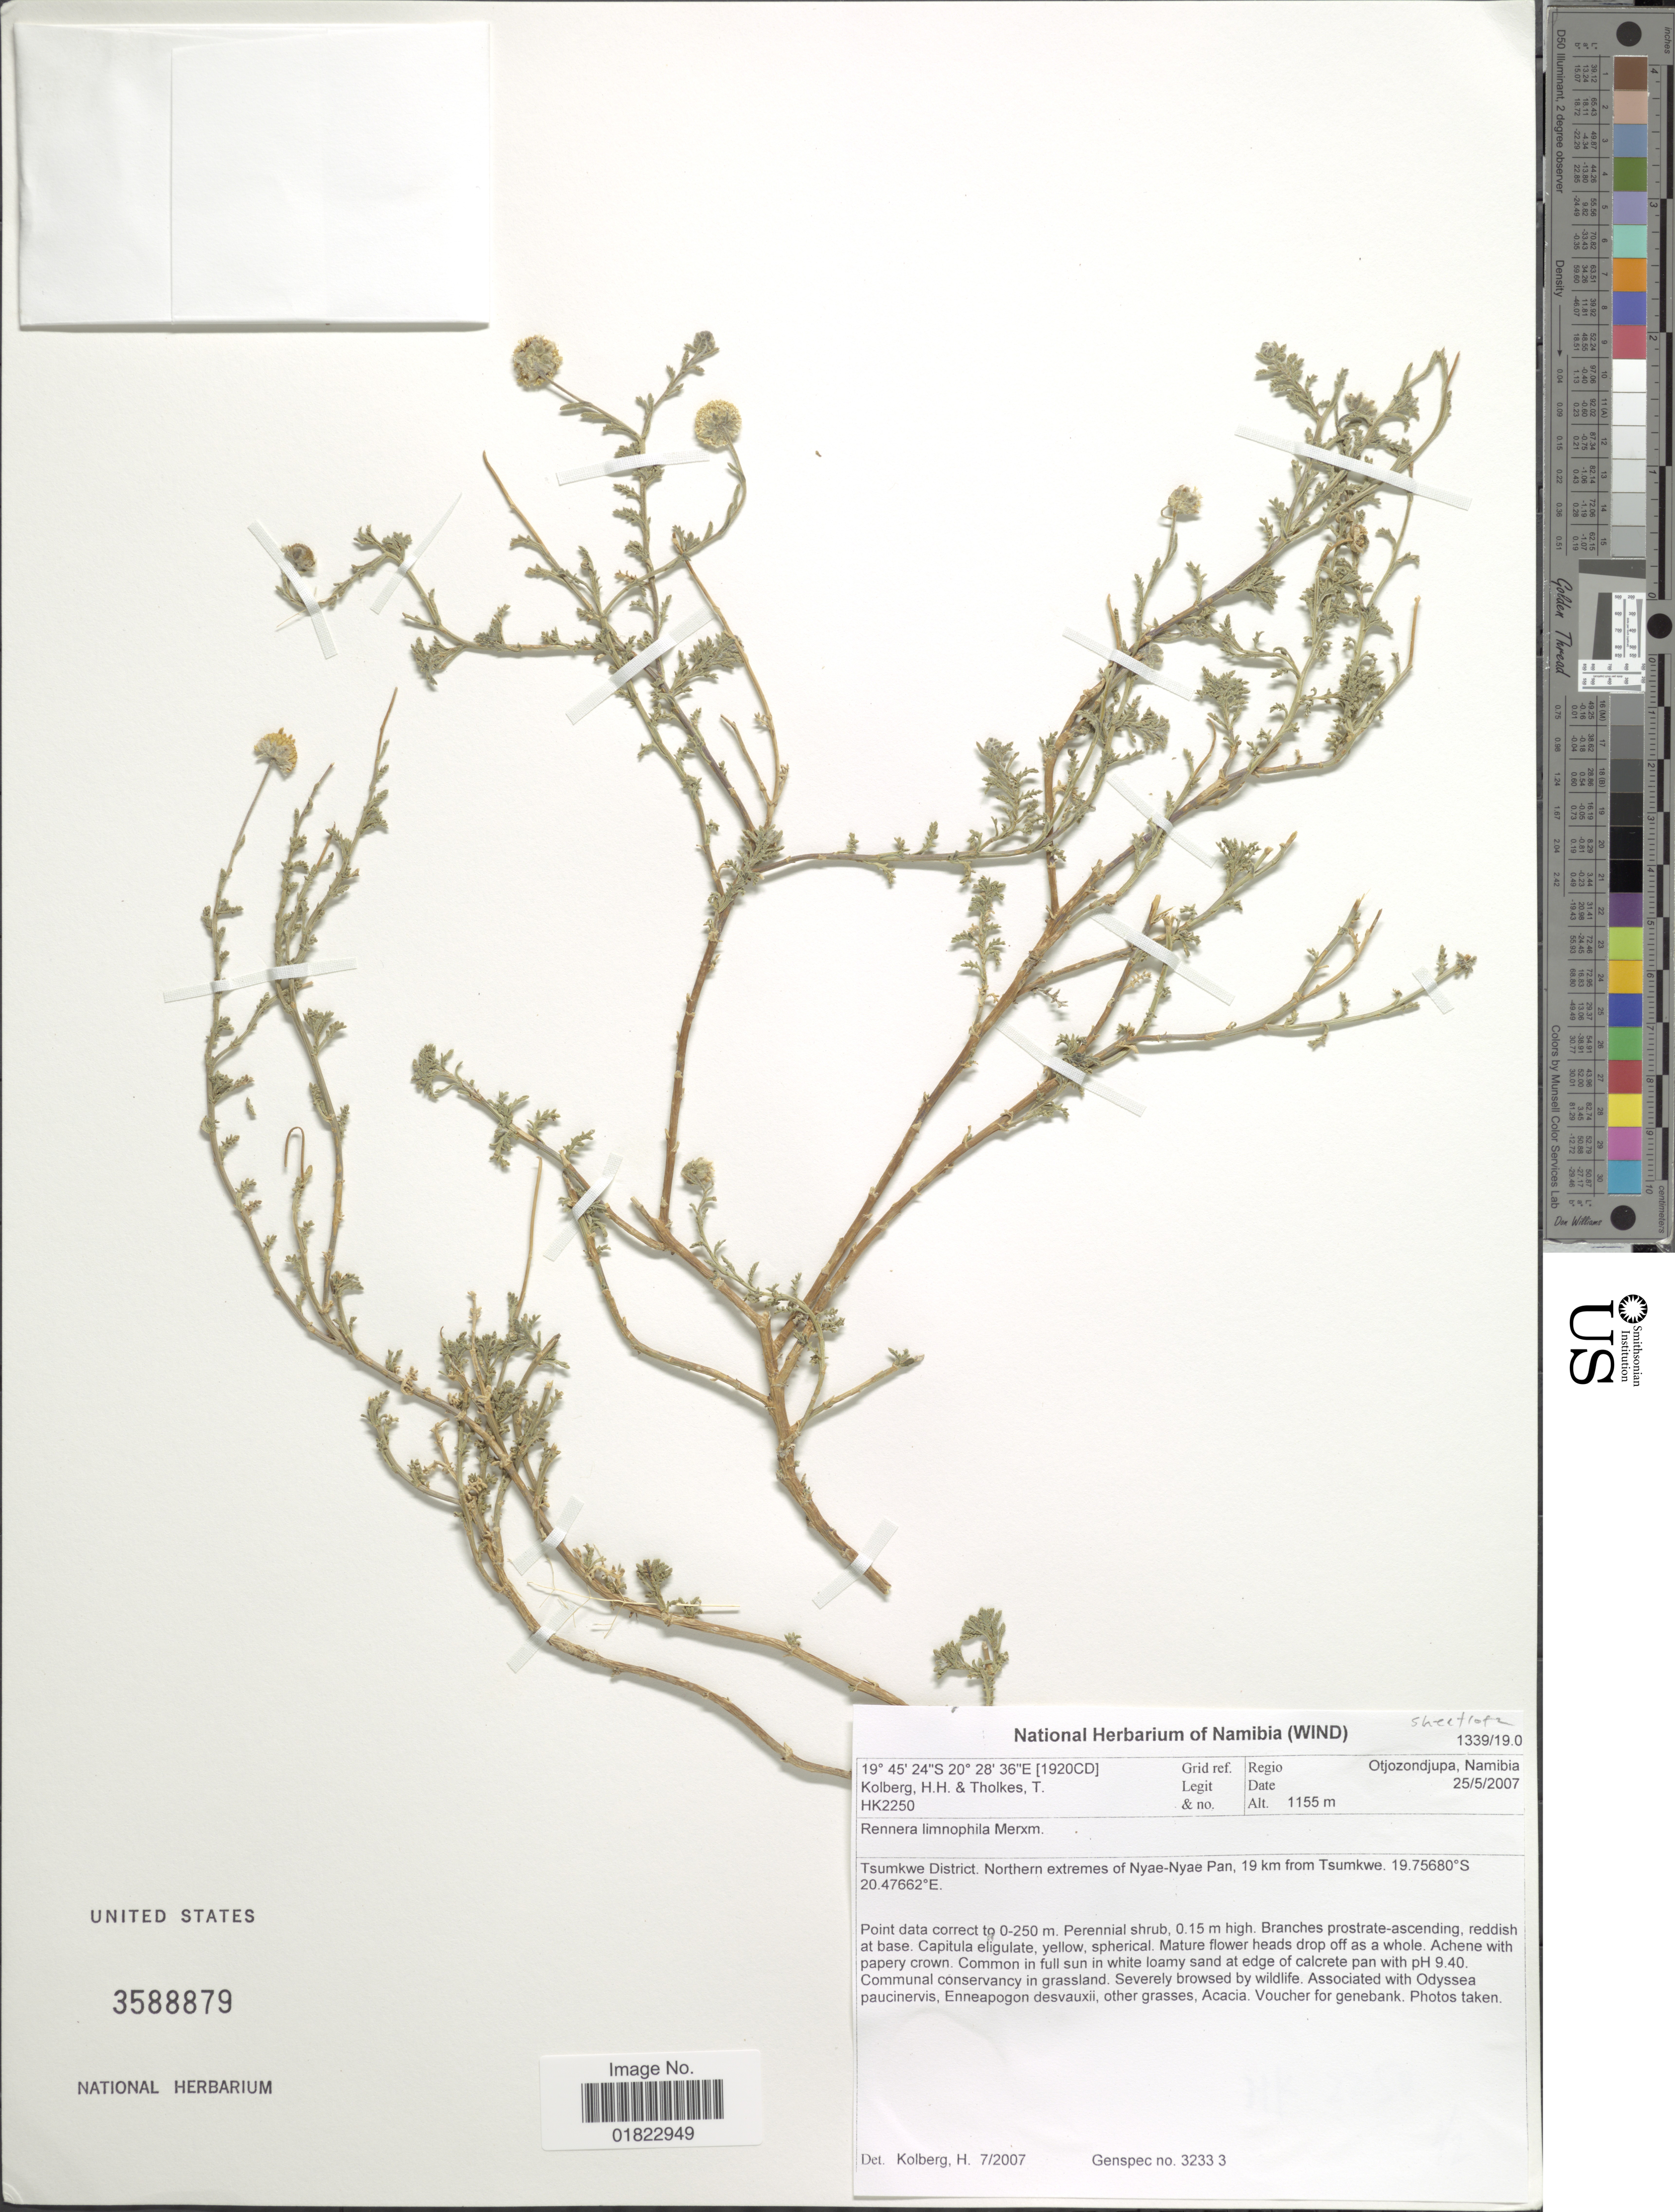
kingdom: Plantae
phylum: Tracheophyta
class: Magnoliopsida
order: Asterales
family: Asteraceae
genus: Rennera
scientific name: Rennera limnophila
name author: Merxm.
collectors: H. H. Kolberg & T. Tholkes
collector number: HK2250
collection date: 2007-05-25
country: Namibia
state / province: Otjozondjupa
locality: Regio Otjozondjupa, Namibia. Tsumkwe District, Northern extremes of Nyae-Nyae Pan, 19 km from Tsumkwe.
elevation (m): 1155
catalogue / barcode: US 3588879